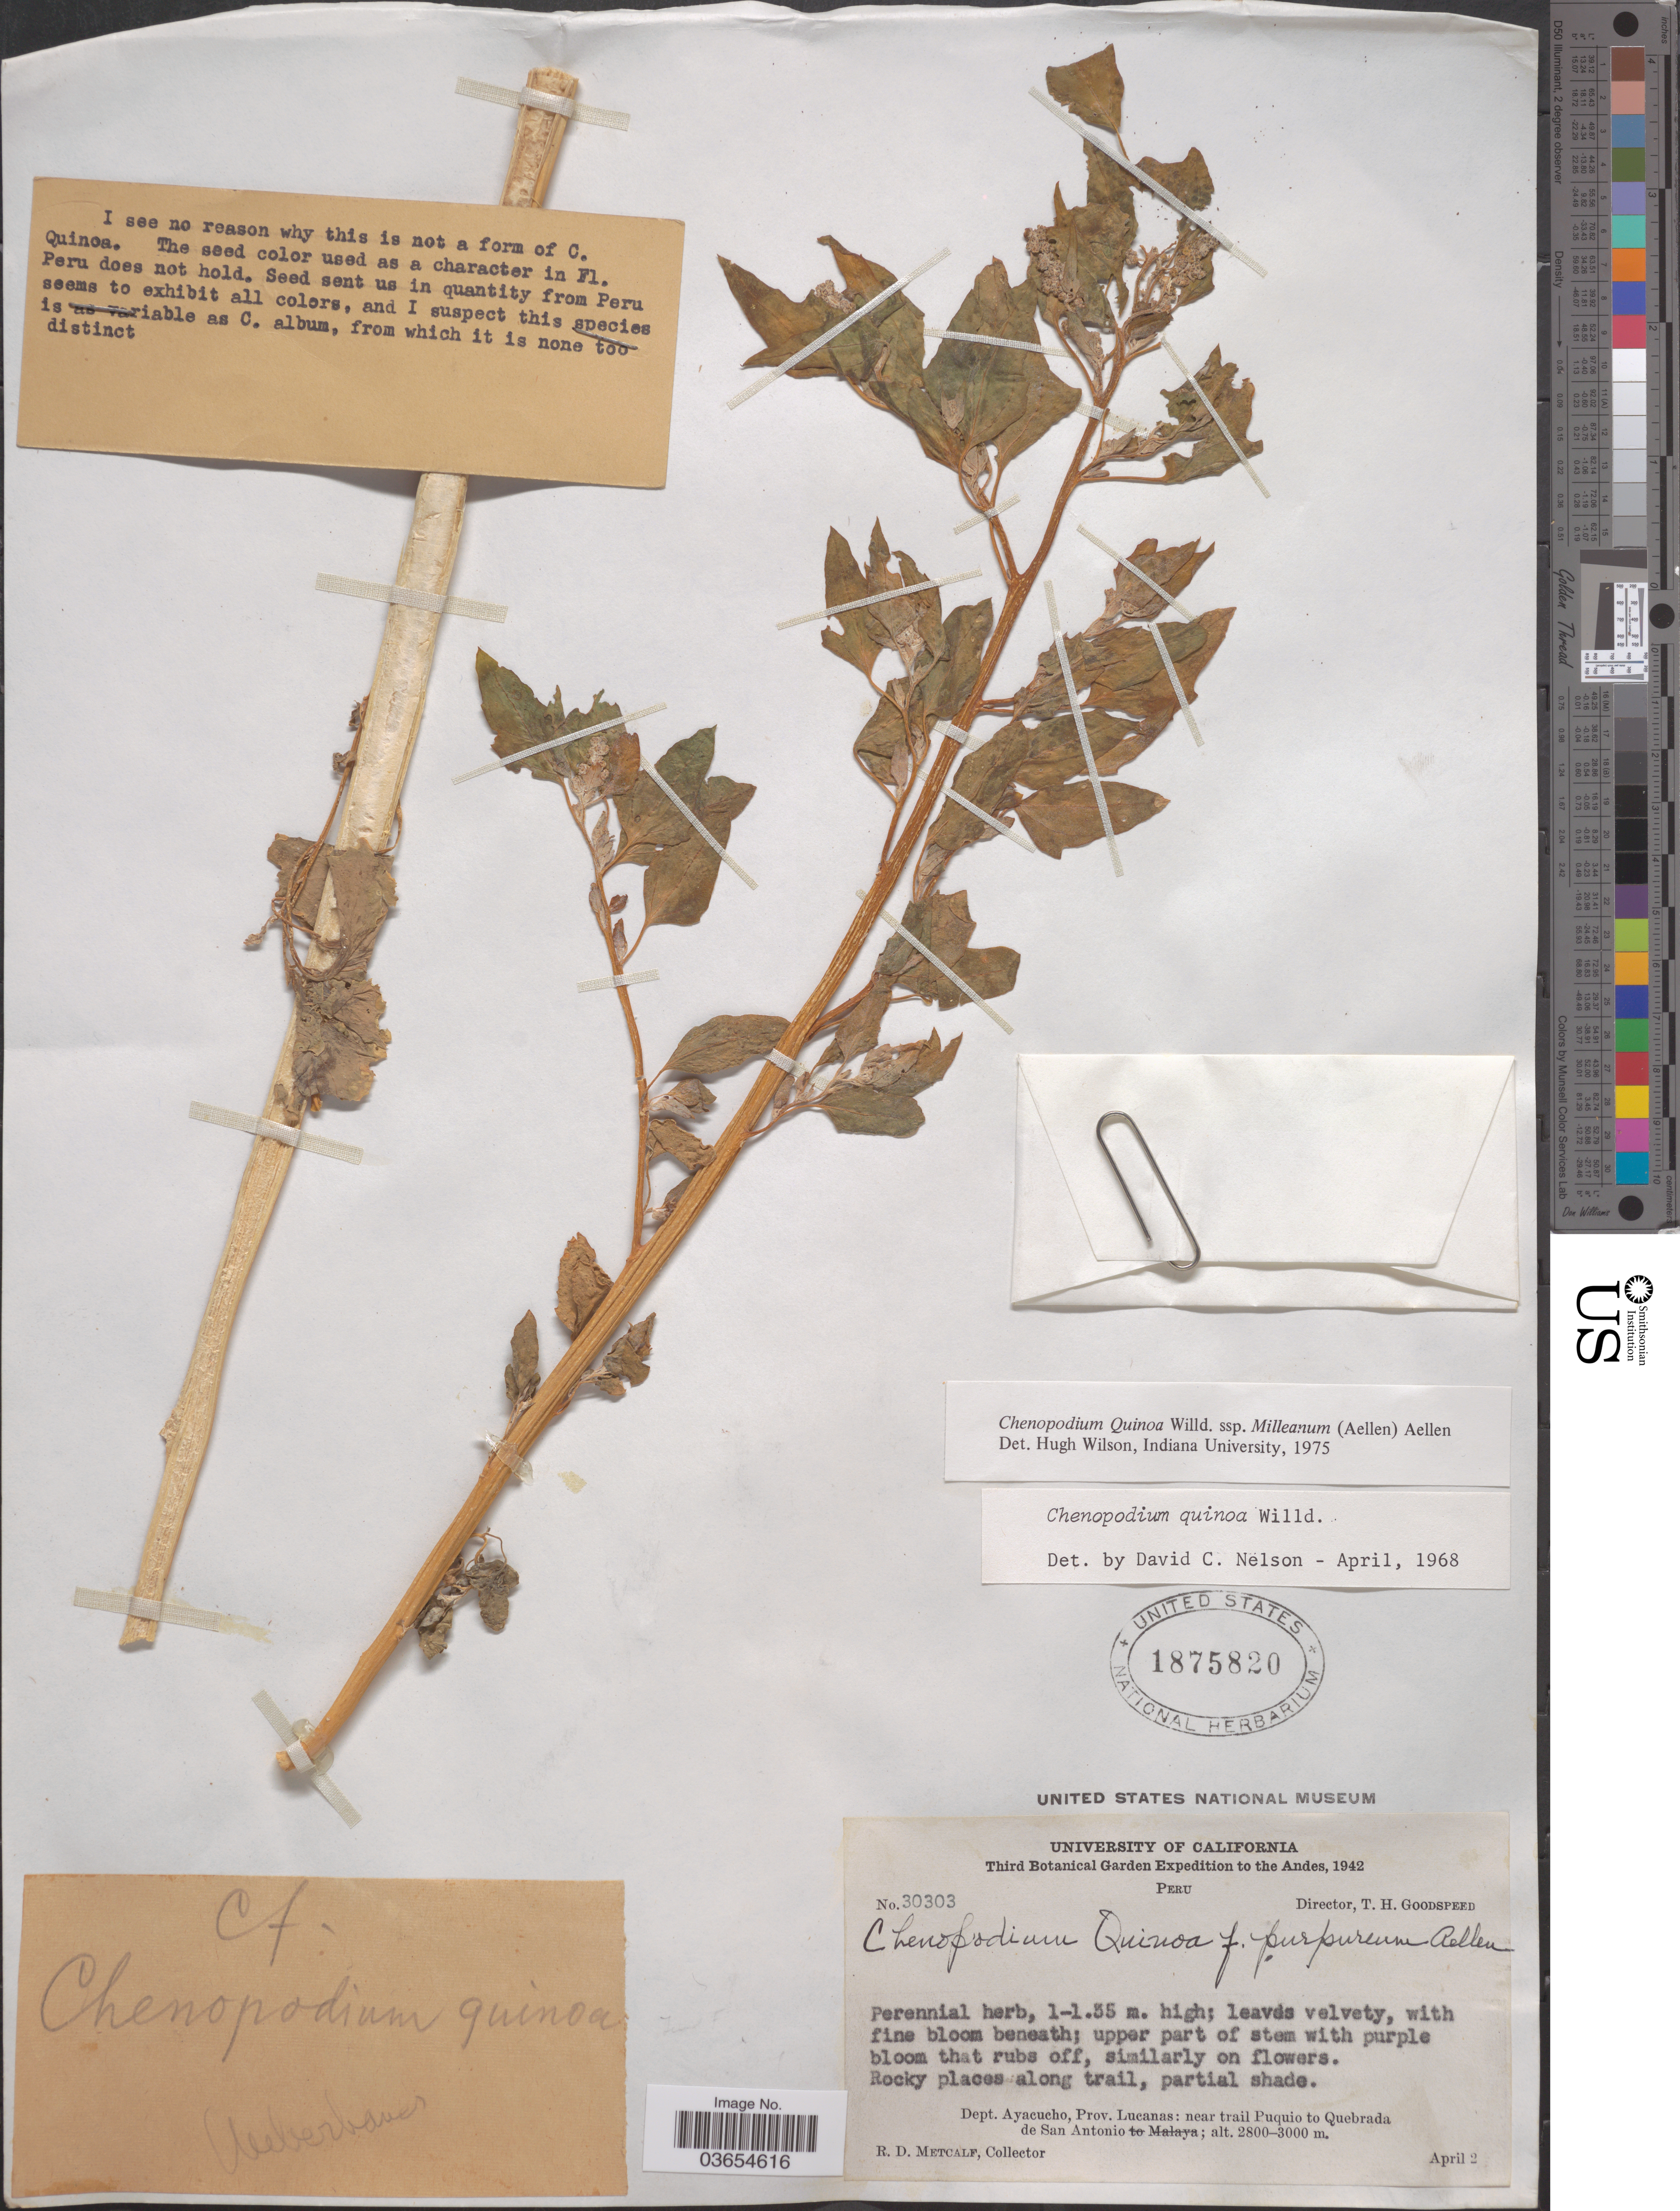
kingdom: Plantae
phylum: Tracheophyta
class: Magnoliopsida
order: Caryophyllales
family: Amaranthaceae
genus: Chenopodium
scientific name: Chenopodium quinoa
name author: Willd.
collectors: R. D. Metcalf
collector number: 30303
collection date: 1942-04-02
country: Peru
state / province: Ayacucho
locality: Andes. Dept. Ayacucho, Prov. Lucanas: near trail Puquio to Quebrada de San Antonio.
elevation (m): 2800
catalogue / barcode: US 1875820